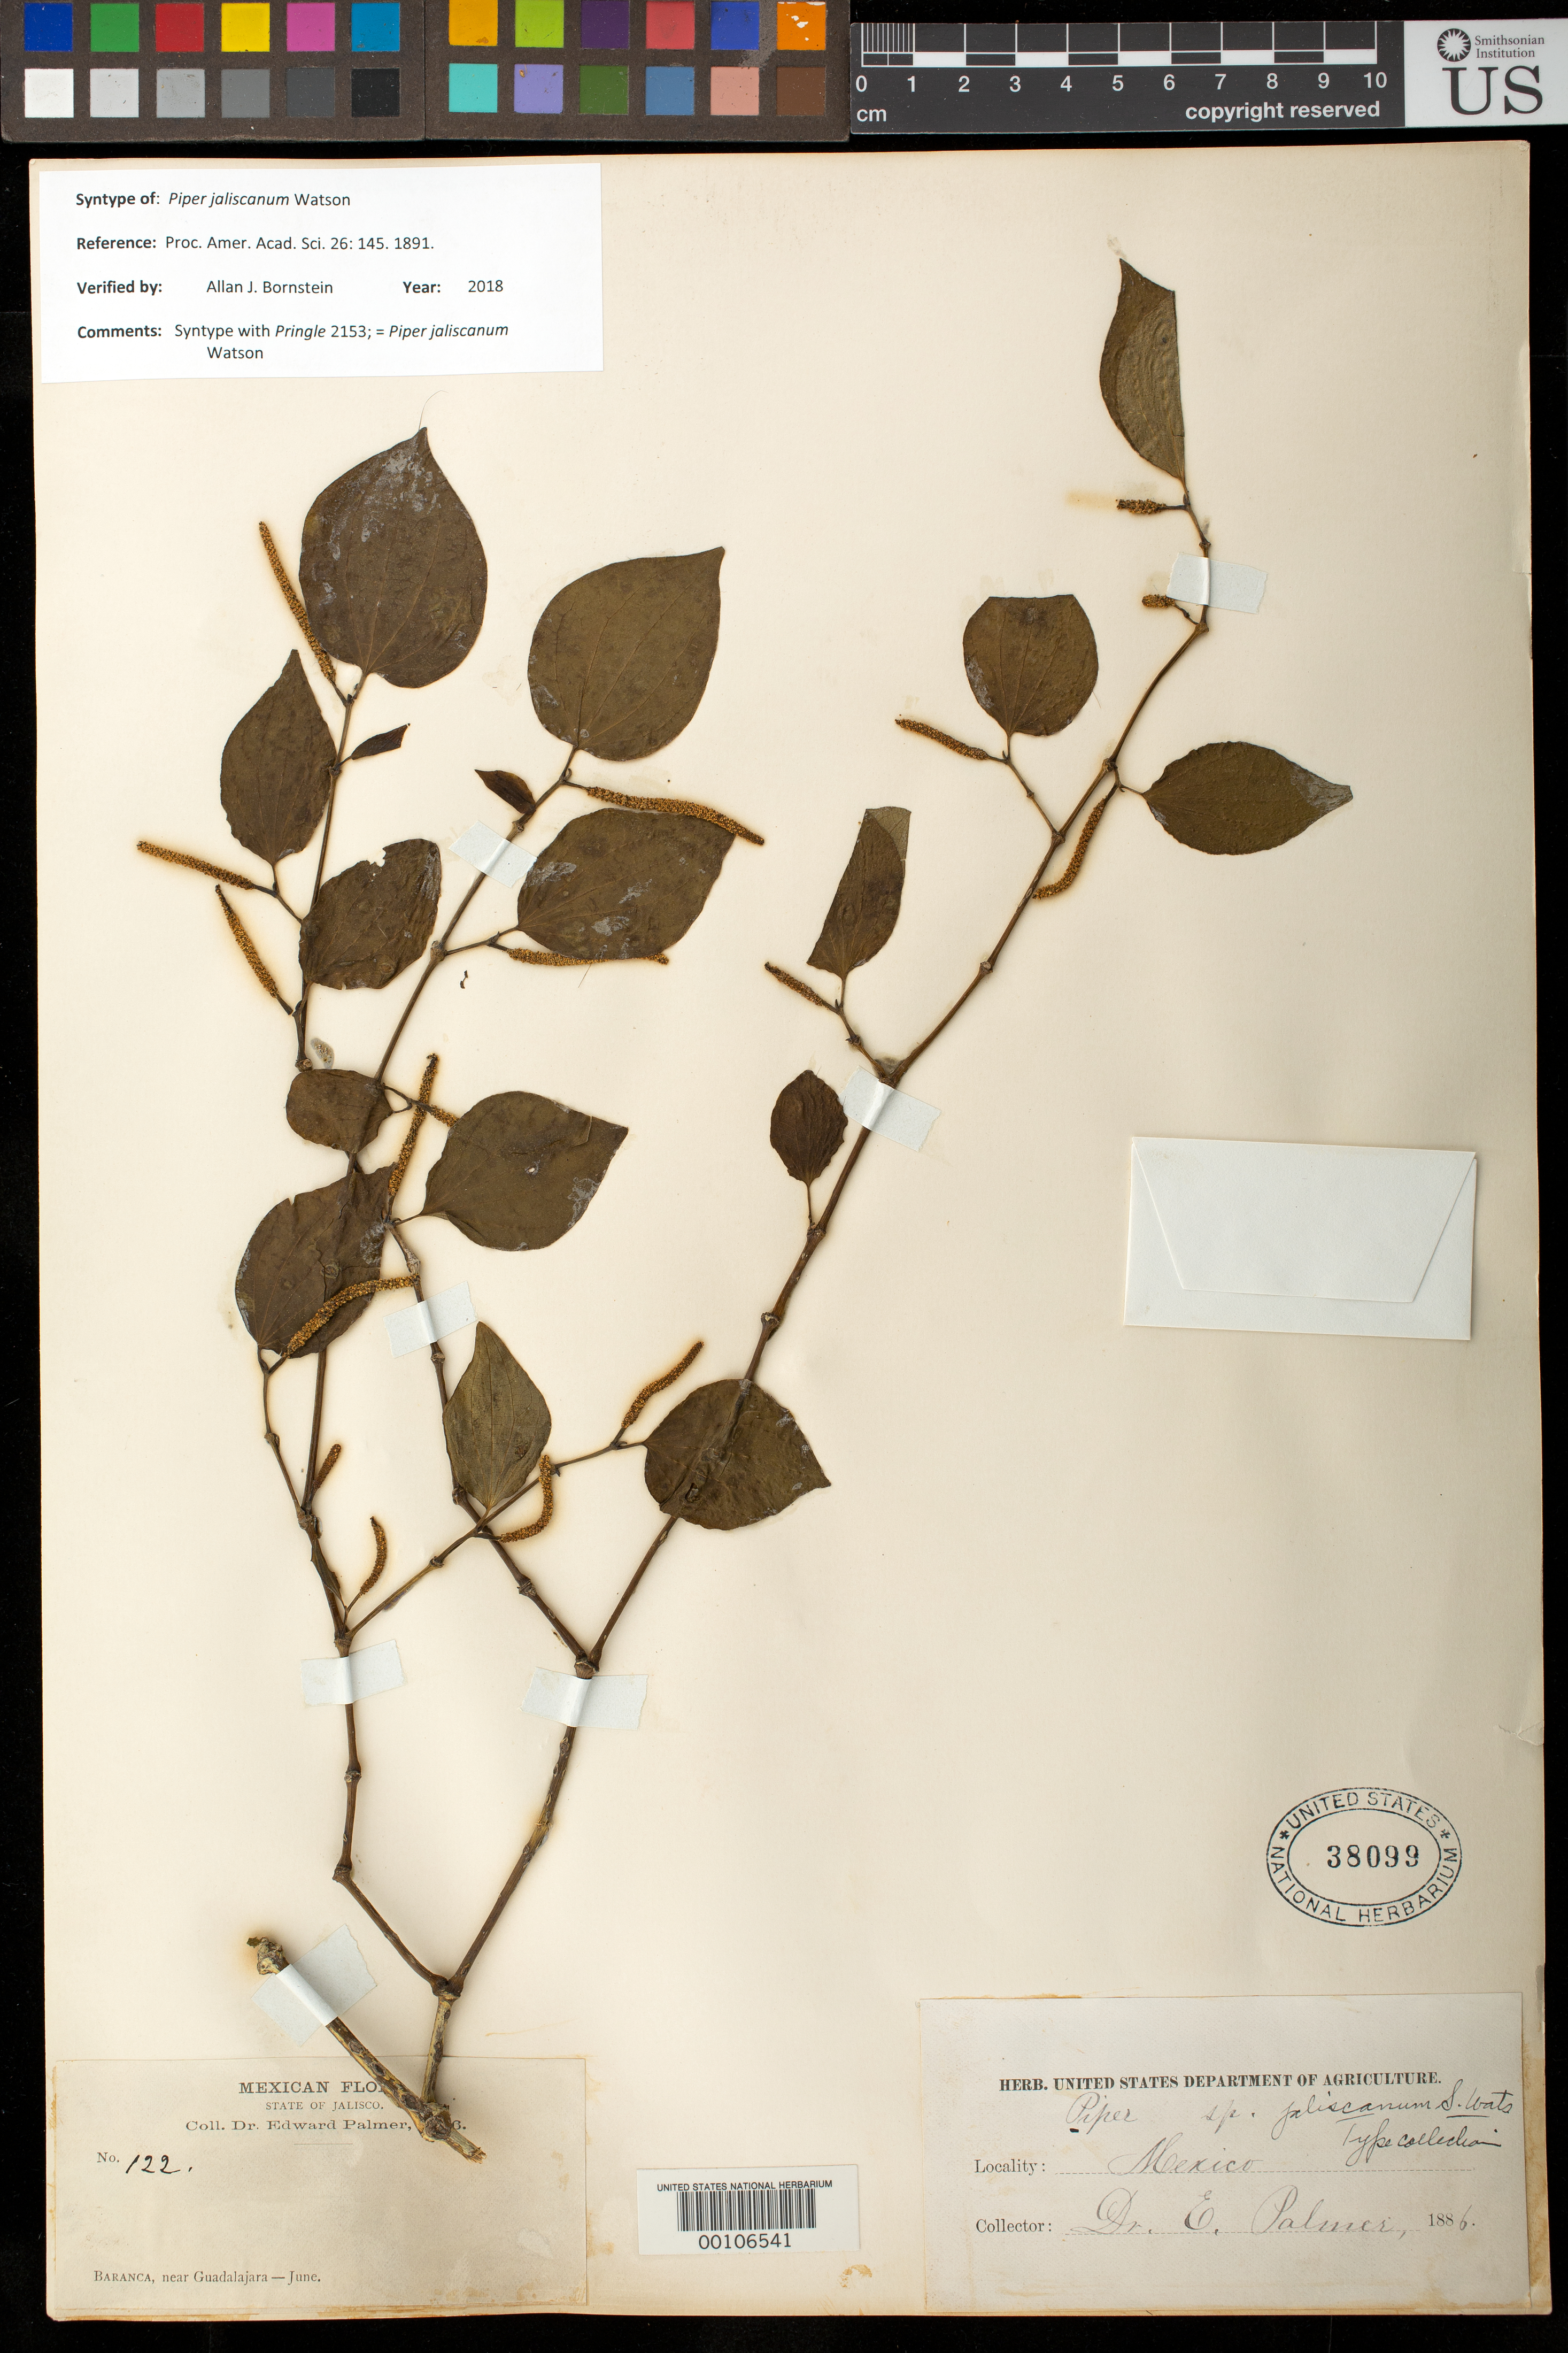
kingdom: Plantae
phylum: Tracheophyta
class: Magnoliopsida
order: Piperales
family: Piperaceae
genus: Piper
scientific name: Piper jaliscanum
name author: S. Watson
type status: Isosyntype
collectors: E. Palmer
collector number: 122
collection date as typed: Jun 1886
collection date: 1886-06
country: Mexico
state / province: Jalisco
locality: Near Guadalajara.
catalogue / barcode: US 38099